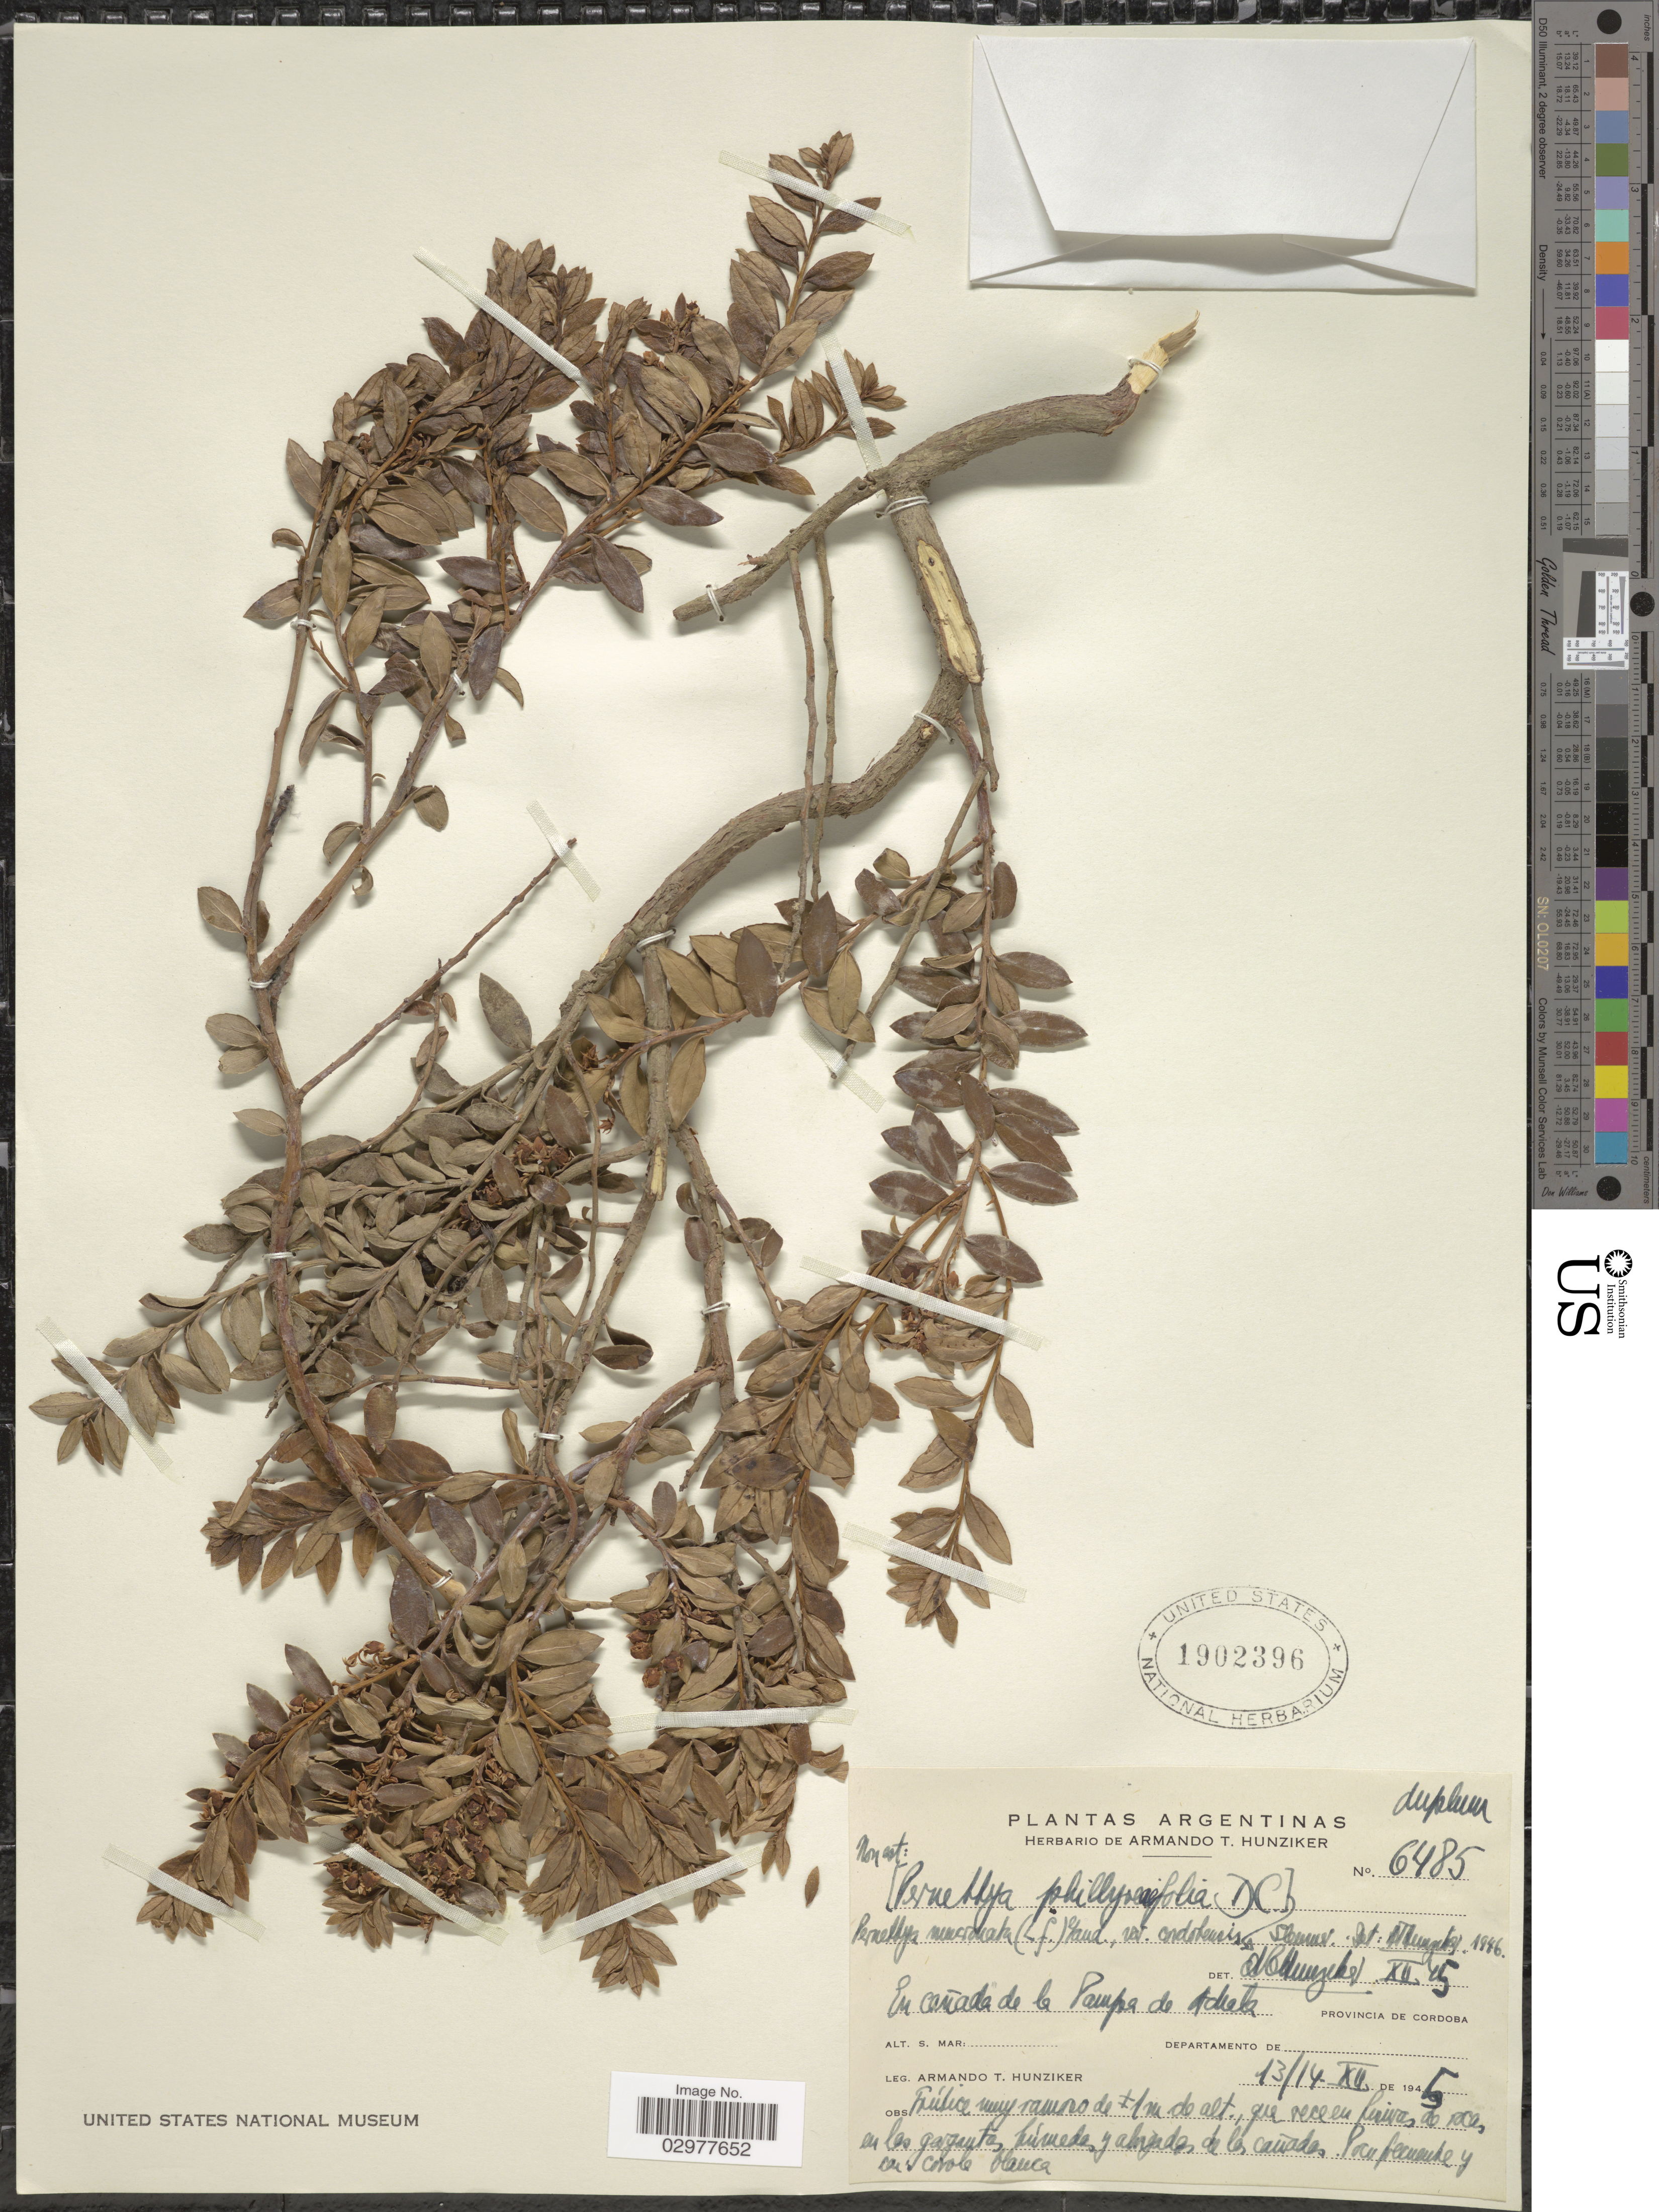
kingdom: Plantae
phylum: Tracheophyta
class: Magnoliopsida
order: Ericales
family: Ericaceae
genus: Pernettya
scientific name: Pernettya mucronata var. cordobensis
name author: Sleumer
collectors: A. T. Hunziker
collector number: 6485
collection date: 1945-12-13/1945-12-14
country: Argentina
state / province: Cordoba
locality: En Cañada de la Pampa de Achela.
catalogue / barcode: US 1902396